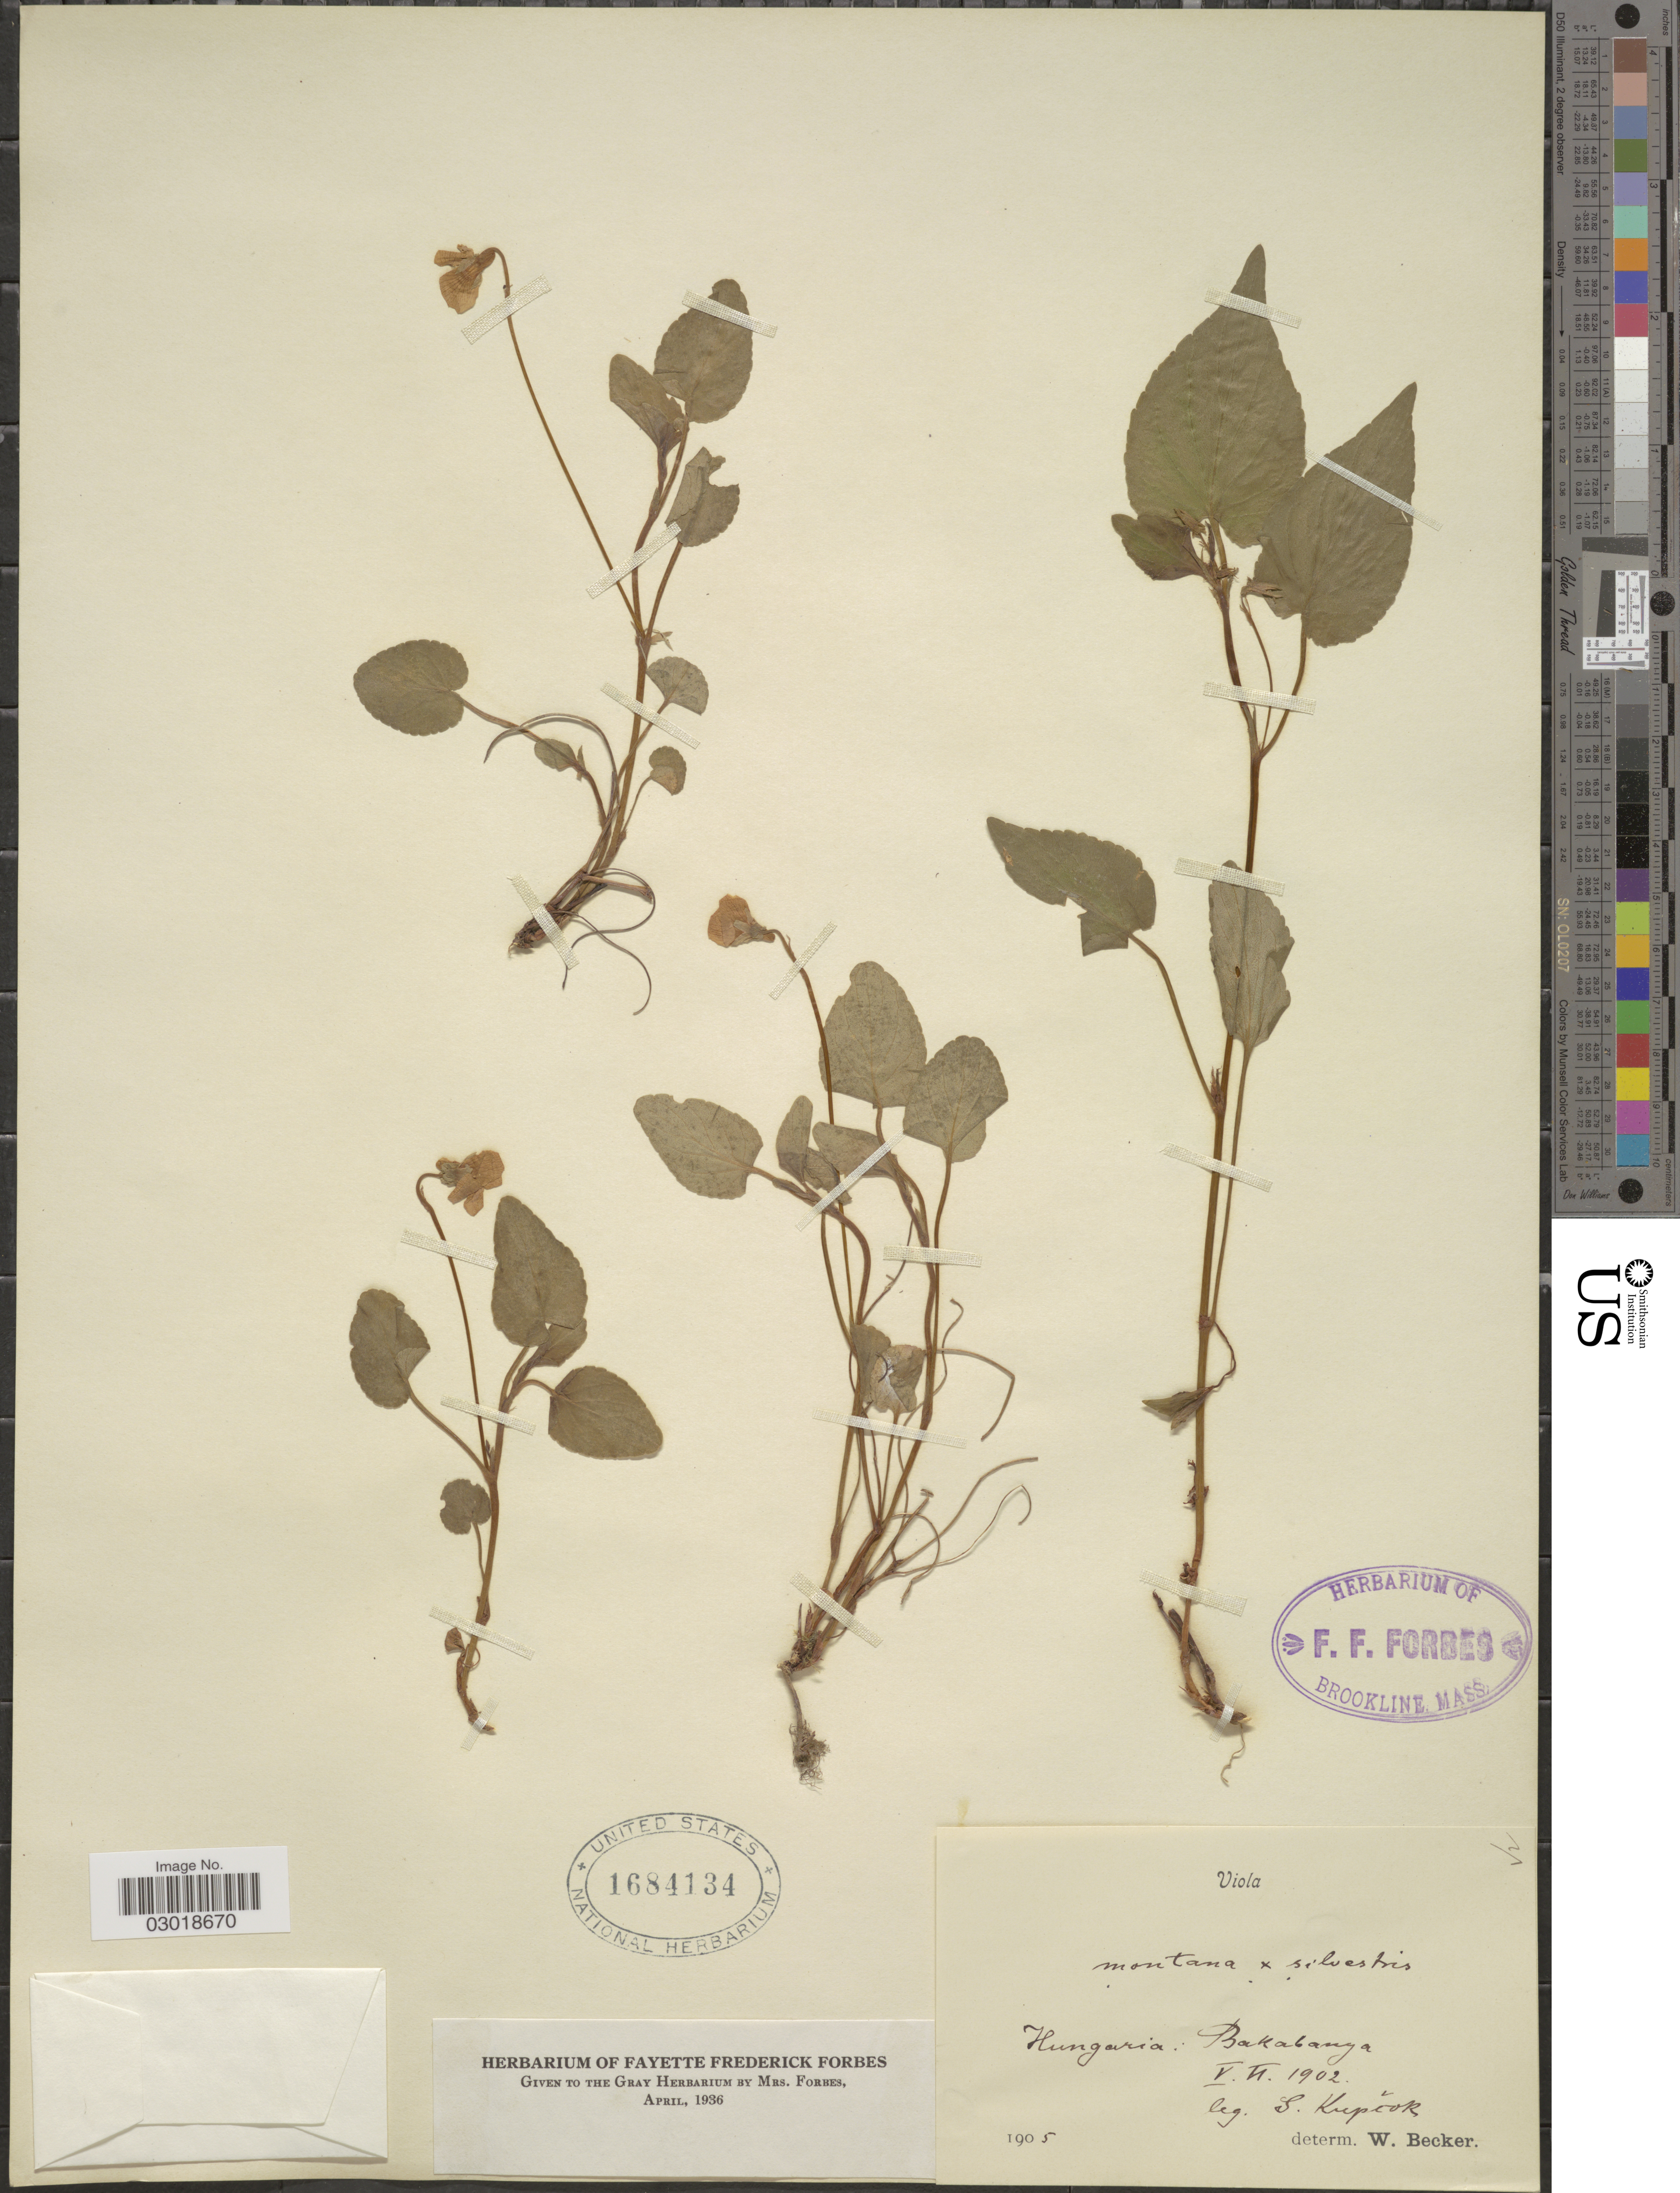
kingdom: Plantae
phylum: Tracheophyta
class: Magnoliopsida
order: Malpighiales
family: Violaceae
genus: Viola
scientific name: Viola montana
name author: L.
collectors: S. Kupcsok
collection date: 1902-05/1902-06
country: Hungary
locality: Bakabanya.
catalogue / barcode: US 1684134